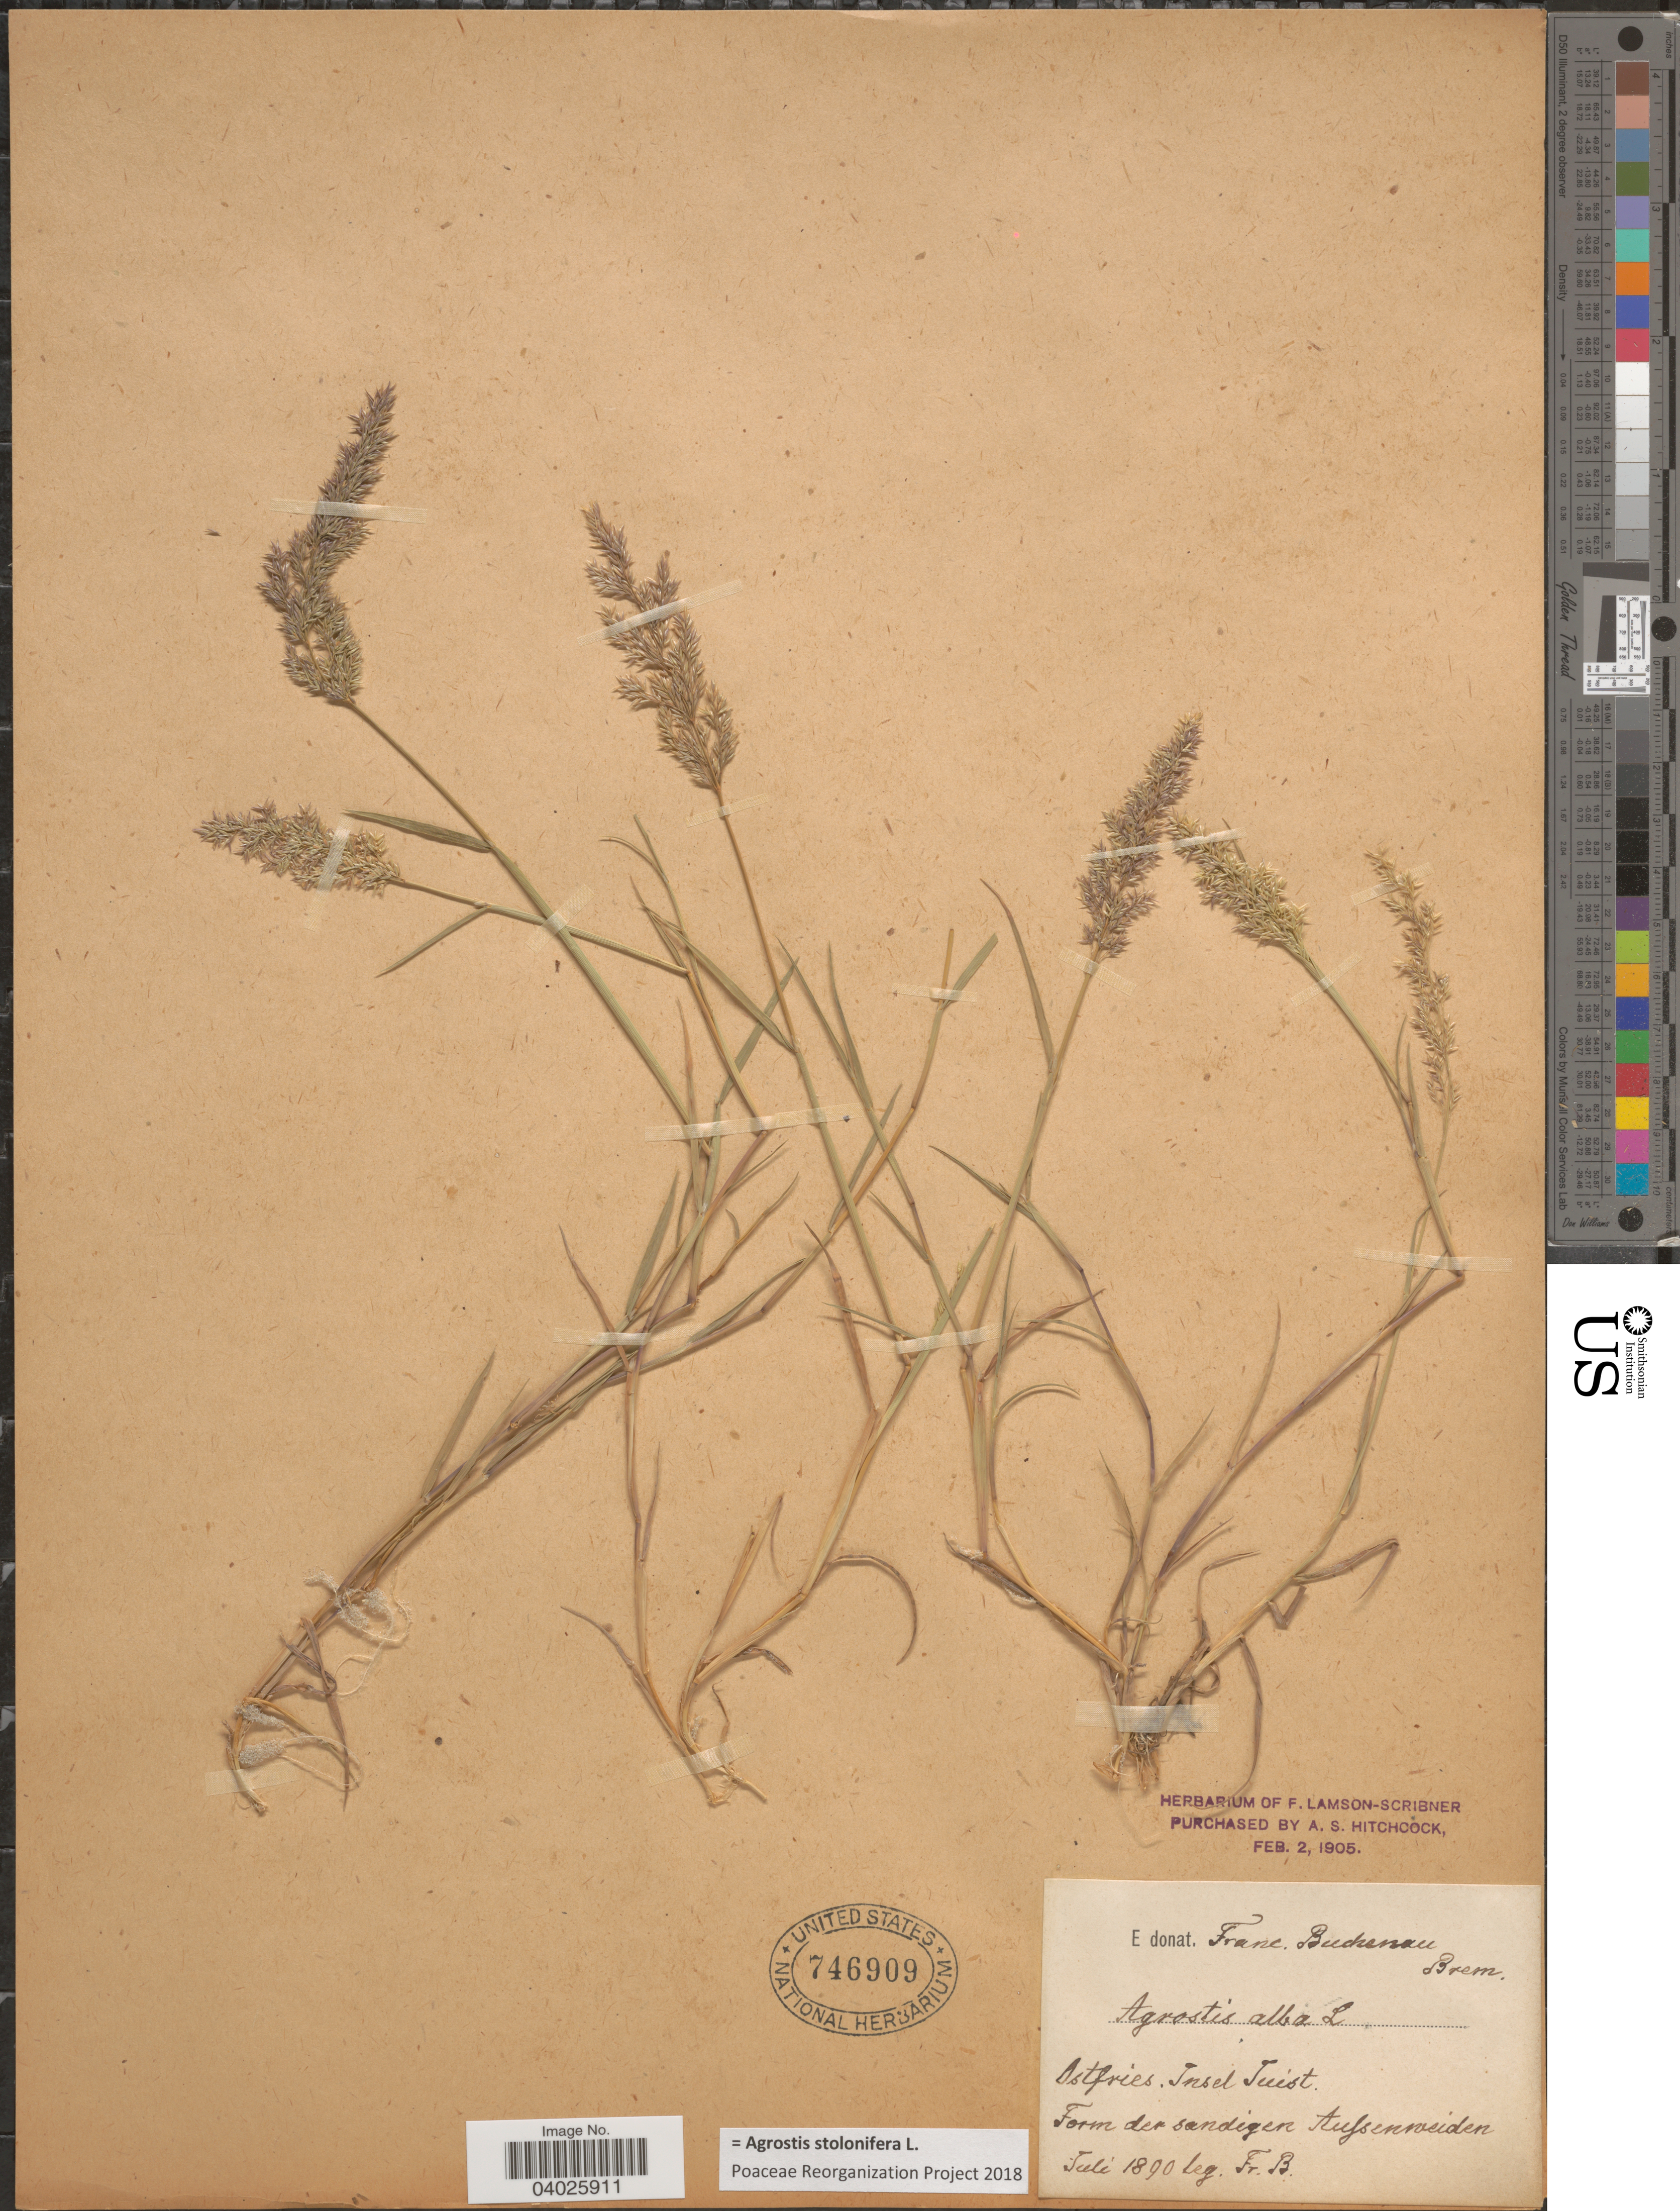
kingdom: Plantae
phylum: Tracheophyta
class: Liliopsida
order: Poales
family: Poaceae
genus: Agrostis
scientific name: Agrostis stolonifera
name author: L.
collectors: F. Buchenau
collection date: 1890-07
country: Germany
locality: Ostfries. Insel Juist. Form der sandigen Aufsenweiden.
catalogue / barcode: US 746909